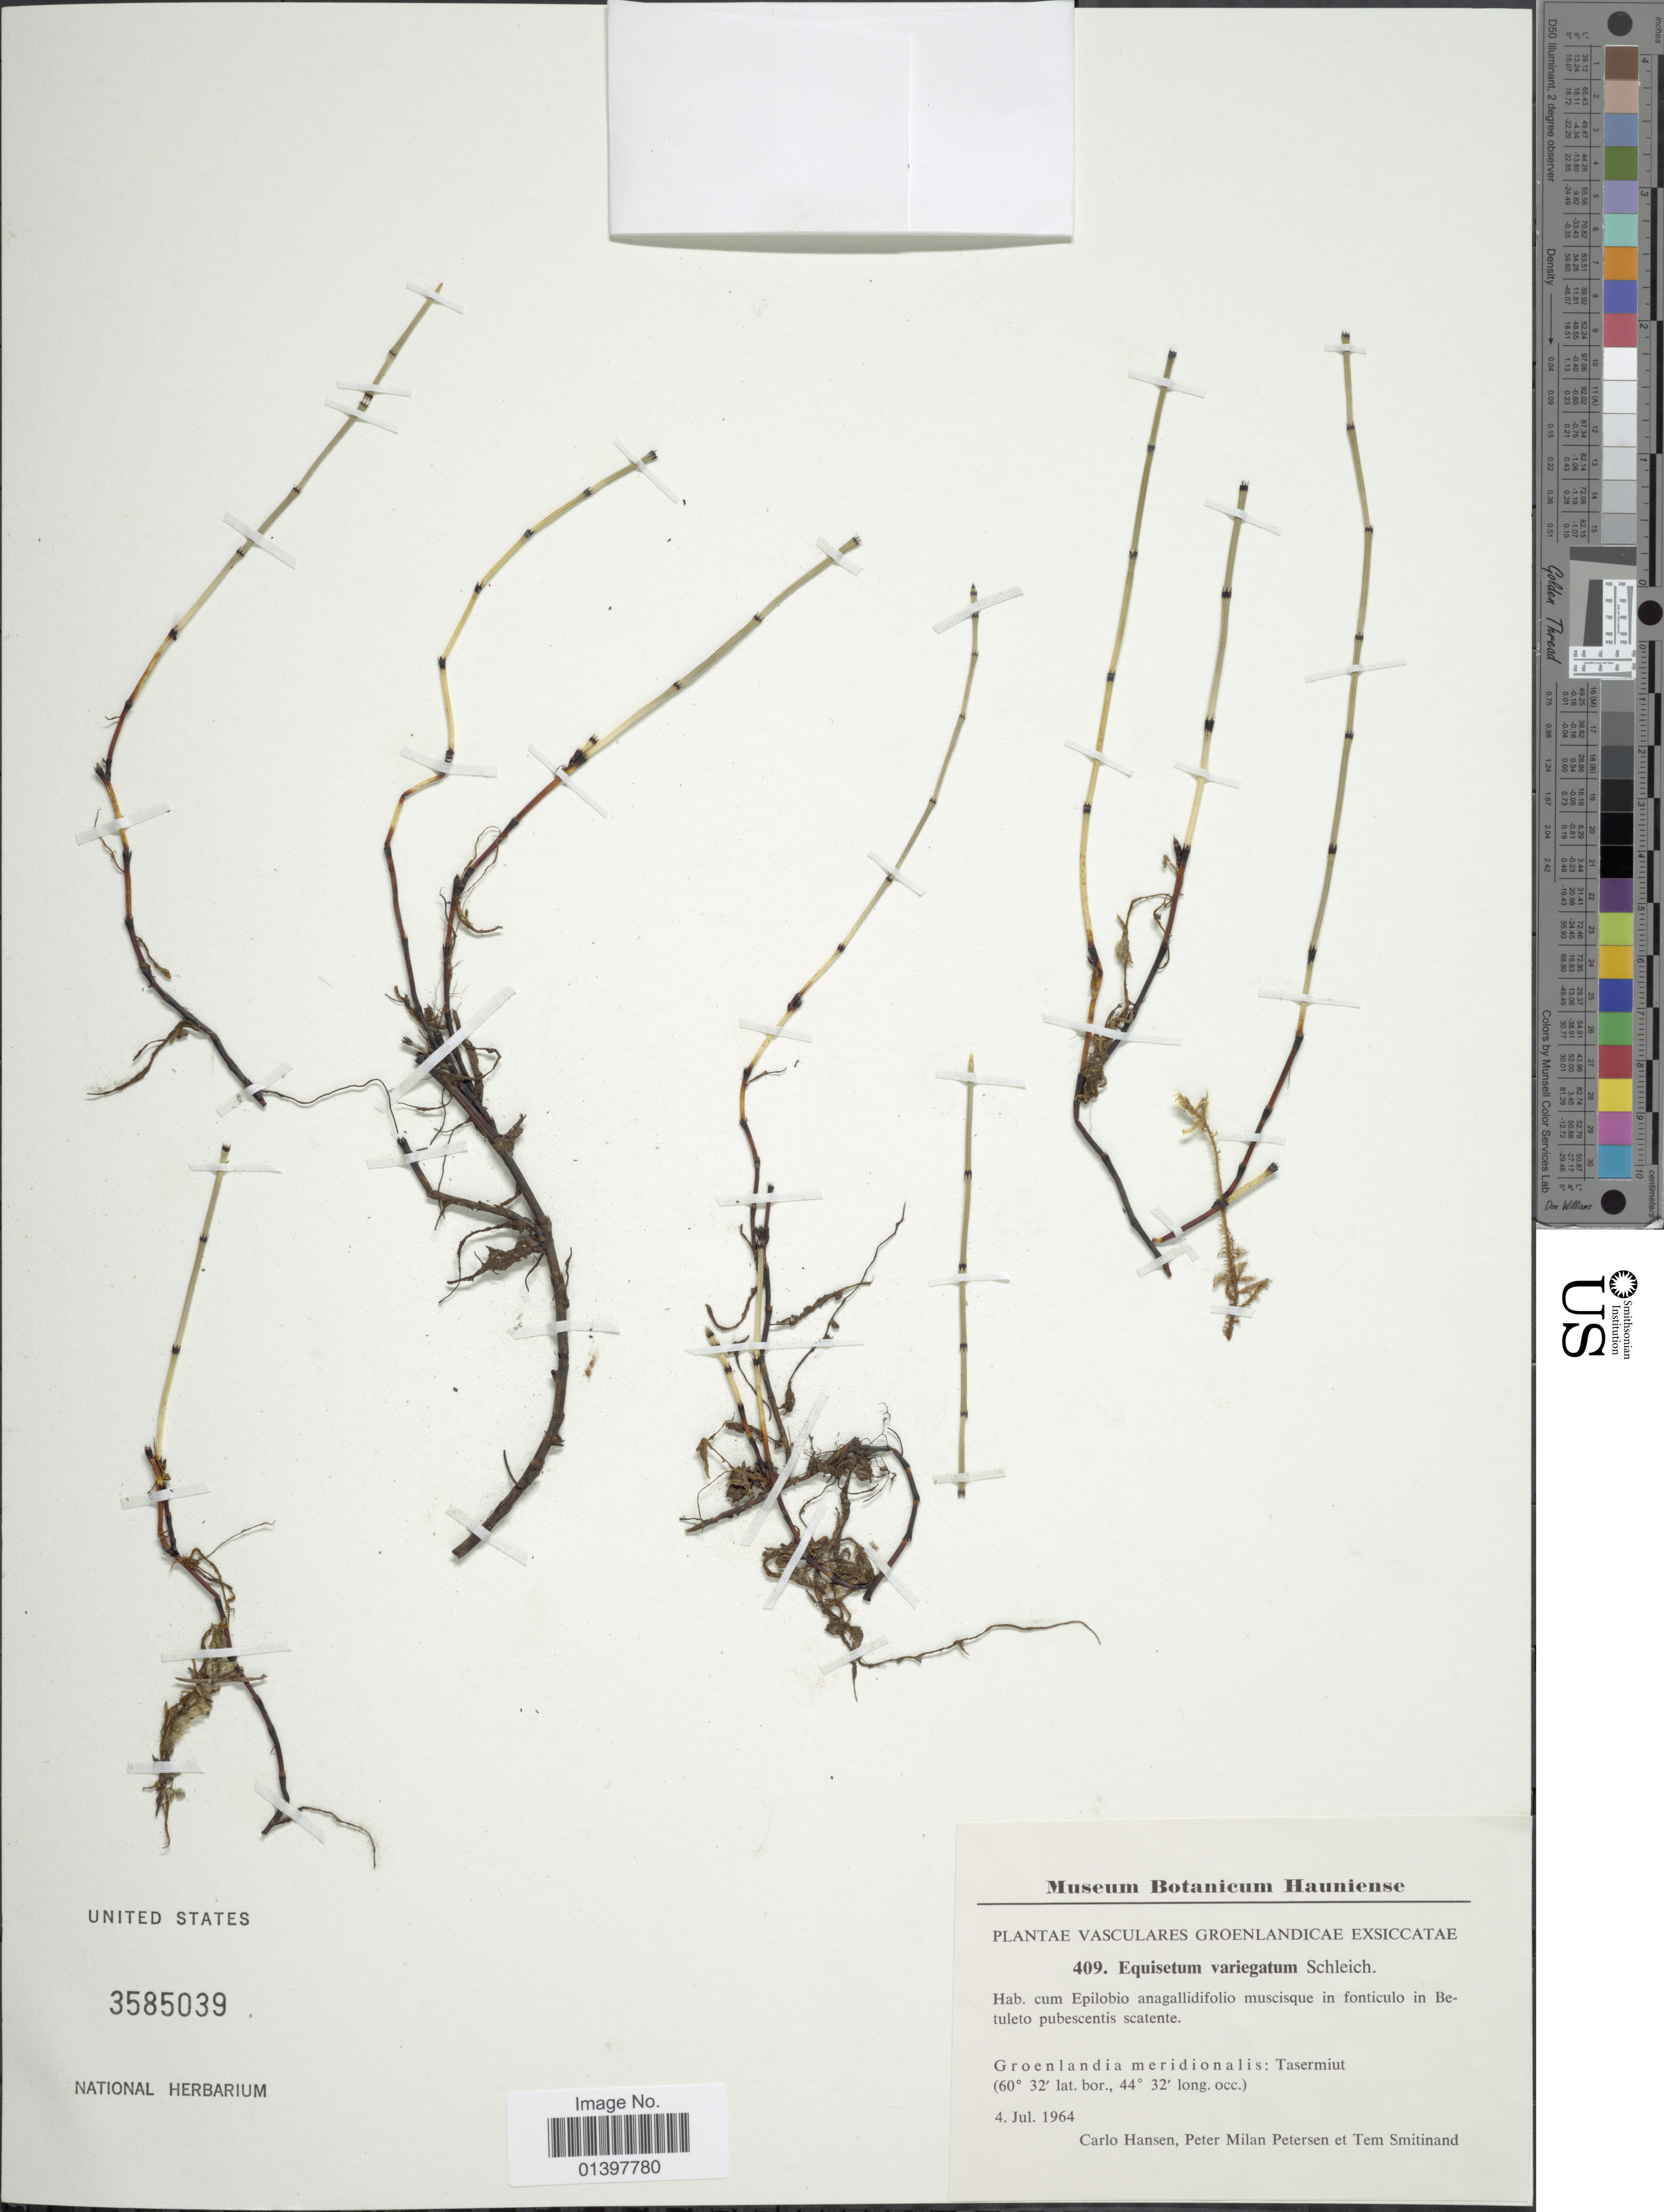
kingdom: Plantae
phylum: Tracheophyta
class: Polypodiopsida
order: Equisetales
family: Equisetaceae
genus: Equisetum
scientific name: Equisetum variegatum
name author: Schleich. ex F. Weber & D. Mohr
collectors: C. Hansen, P. Petersen & T. Smitinand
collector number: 409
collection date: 1964-07-04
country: Greenland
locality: Groenlandia meridionalis: Tasermiut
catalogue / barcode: US 3585039